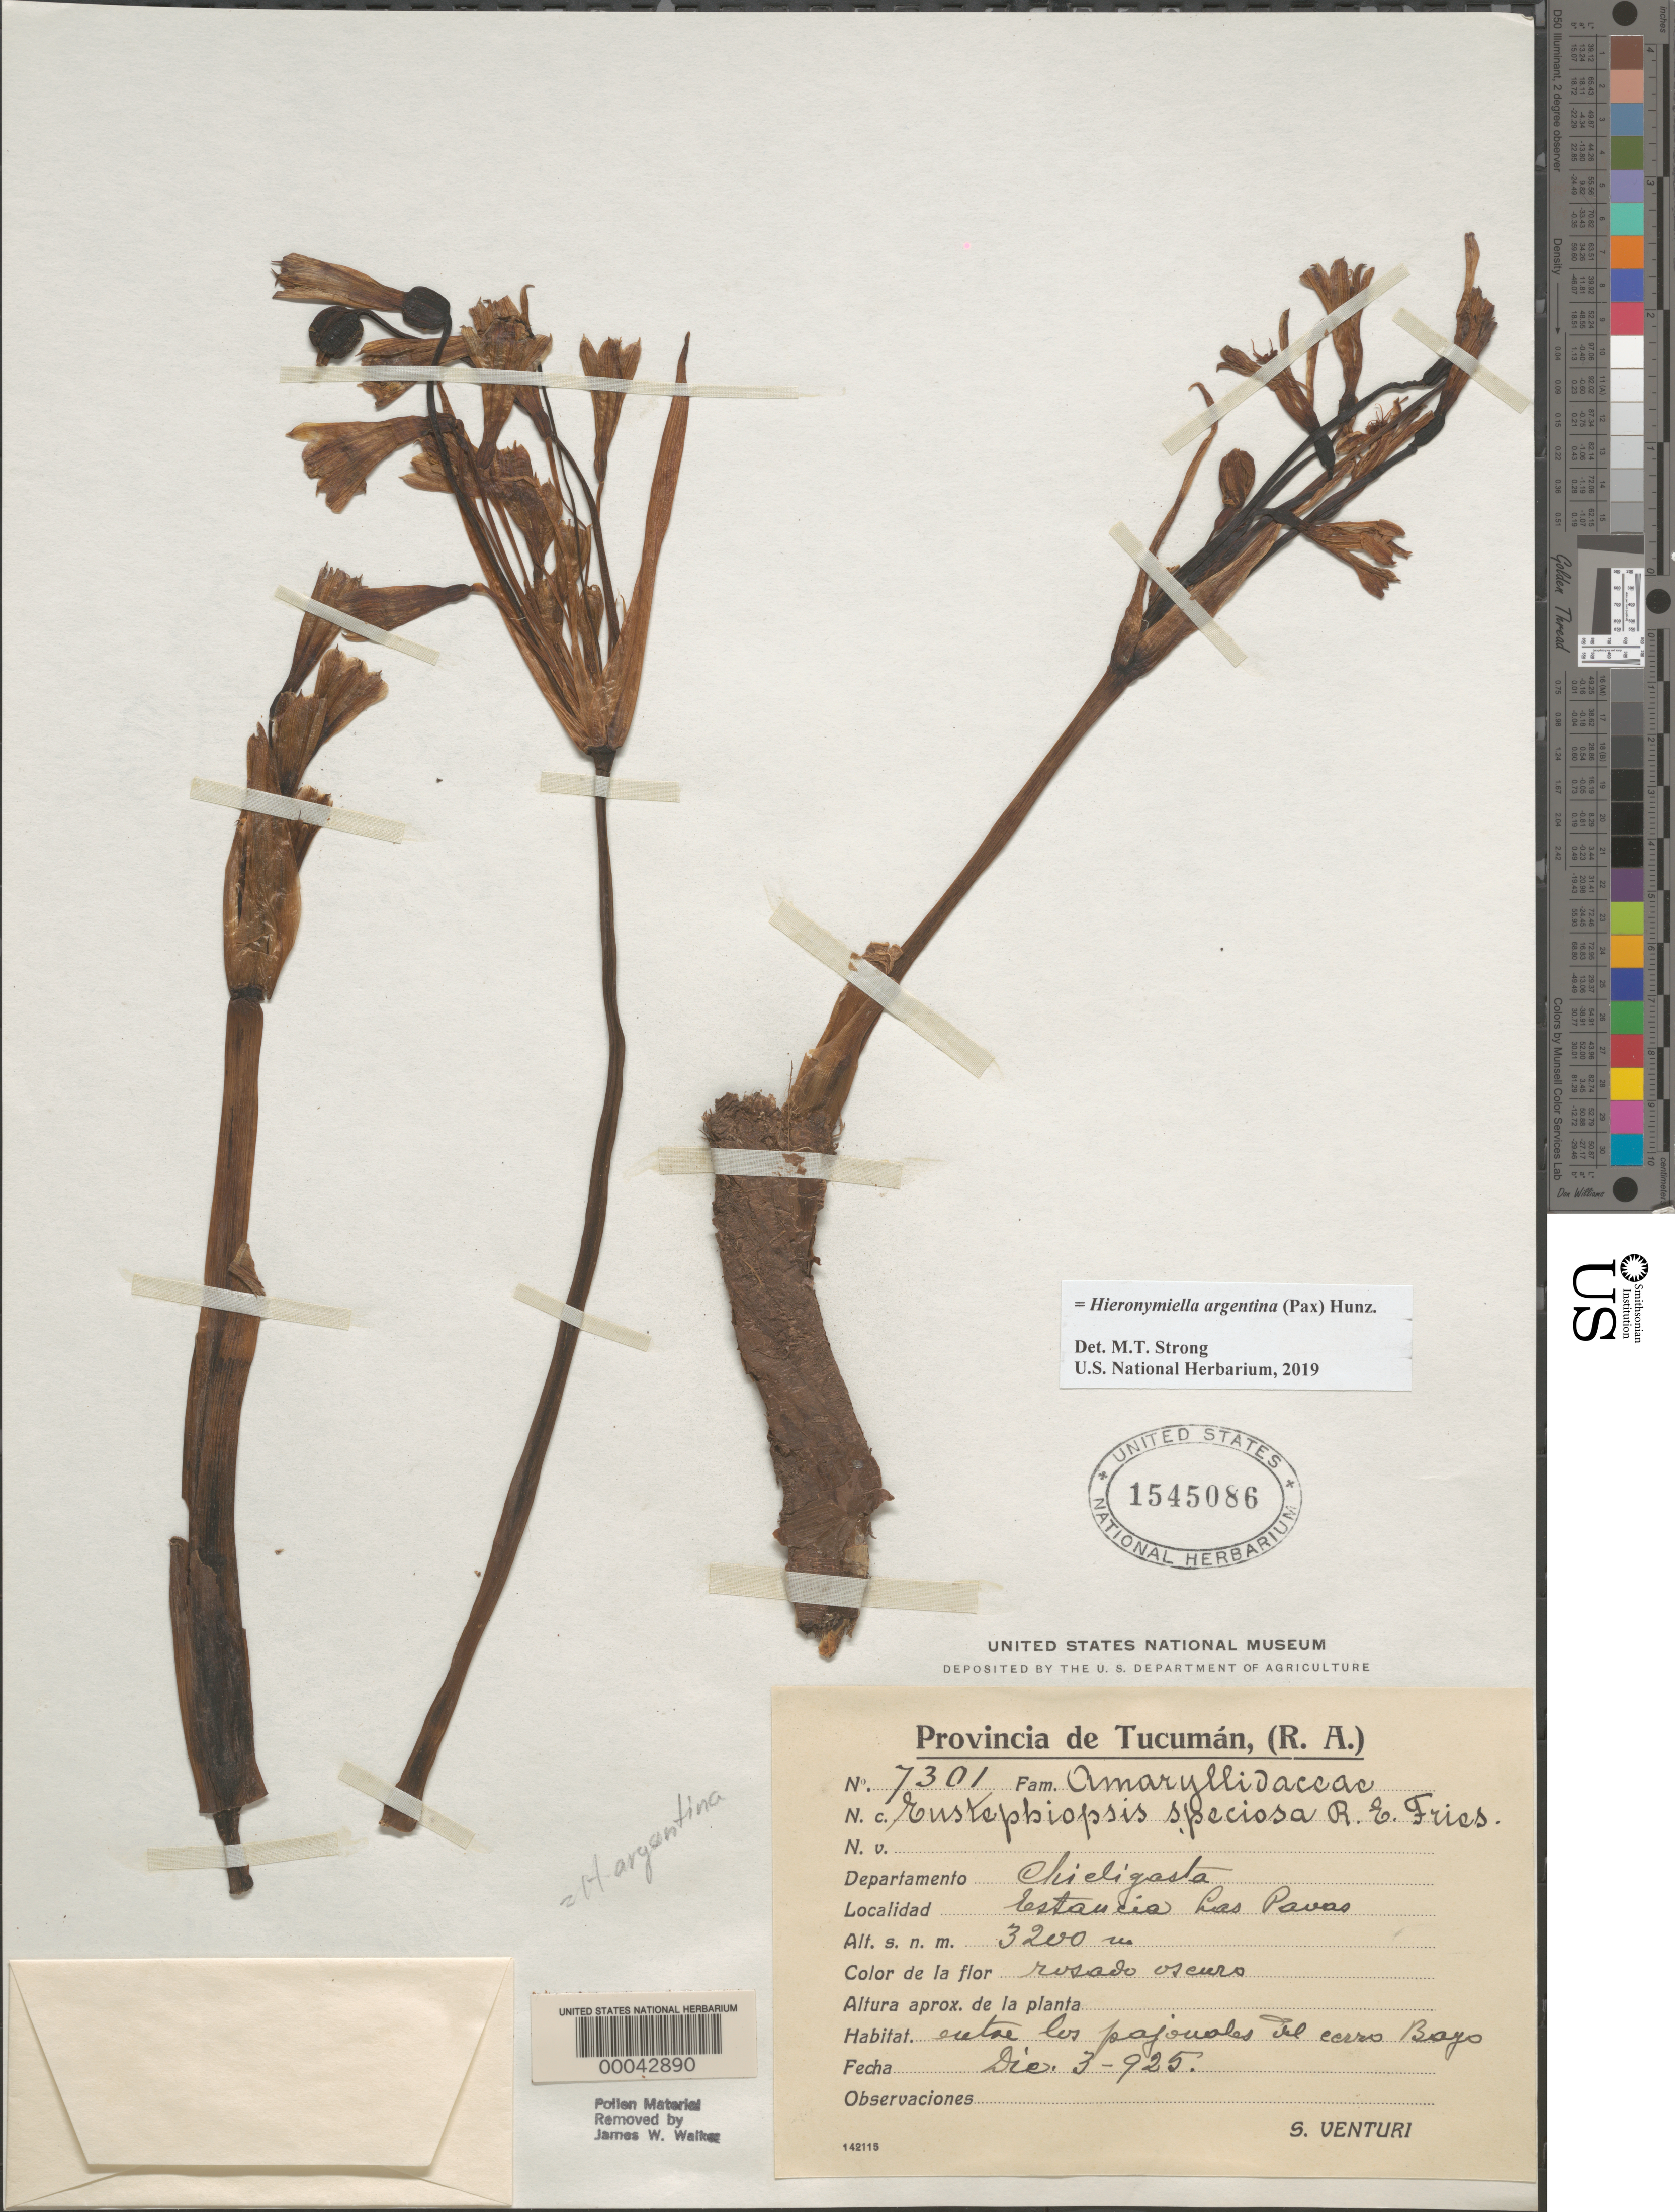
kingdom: Plantae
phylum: Tracheophyta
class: Liliopsida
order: Asparagales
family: Amaryllidaceae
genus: Hieronymiella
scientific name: Hieronymiella argentina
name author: (Pax) Hunz. & S.C. Arroyo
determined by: Strong, Mark T., (BOT), Smithsonian Institution - National Museum of Natural History (UNITED STATES)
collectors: S. Venturi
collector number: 7301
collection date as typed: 03 Dec 1925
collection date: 1925-12-03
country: Argentina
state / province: Tucumán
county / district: Chicligasta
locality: Estancia las Pavas; between the fields of the hill Bayo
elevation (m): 3200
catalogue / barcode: US 1545086